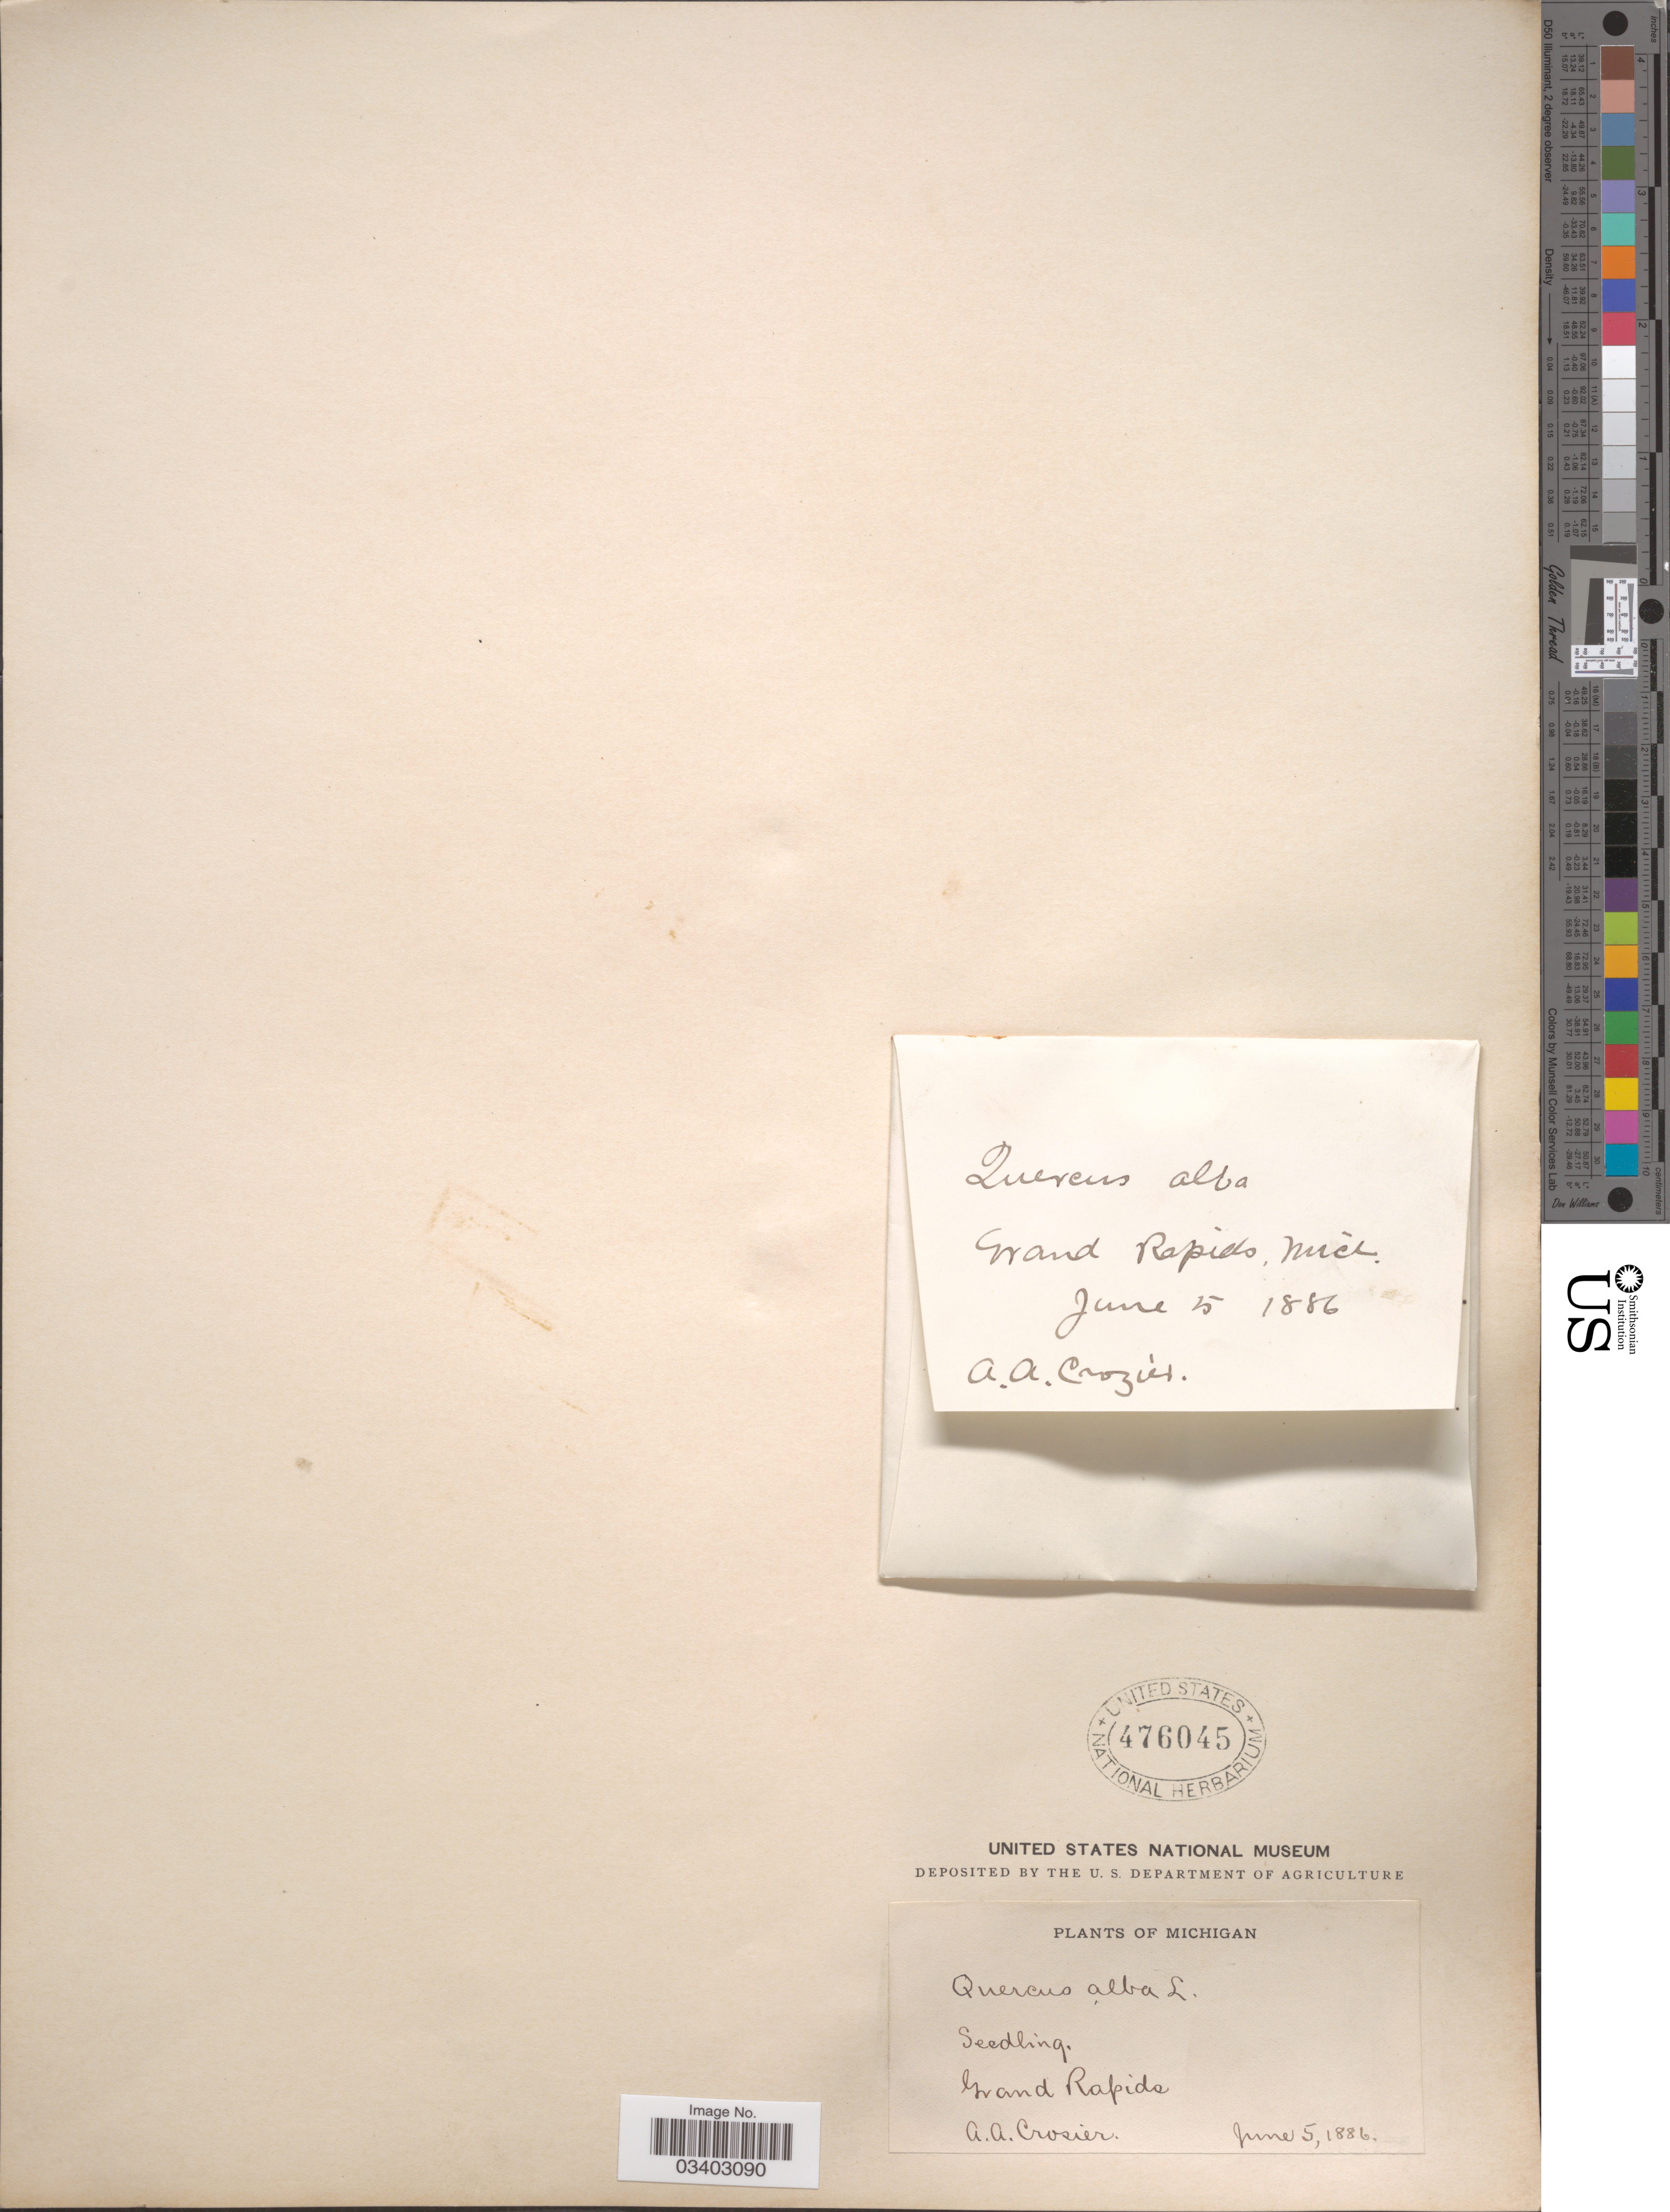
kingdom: Plantae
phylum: Tracheophyta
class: Magnoliopsida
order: Fagales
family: Fagaceae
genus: Quercus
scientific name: Quercus alba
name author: L.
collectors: A. Crozier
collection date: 1886-06-05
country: United States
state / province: Michigan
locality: Grand Rapids.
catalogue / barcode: US 476045